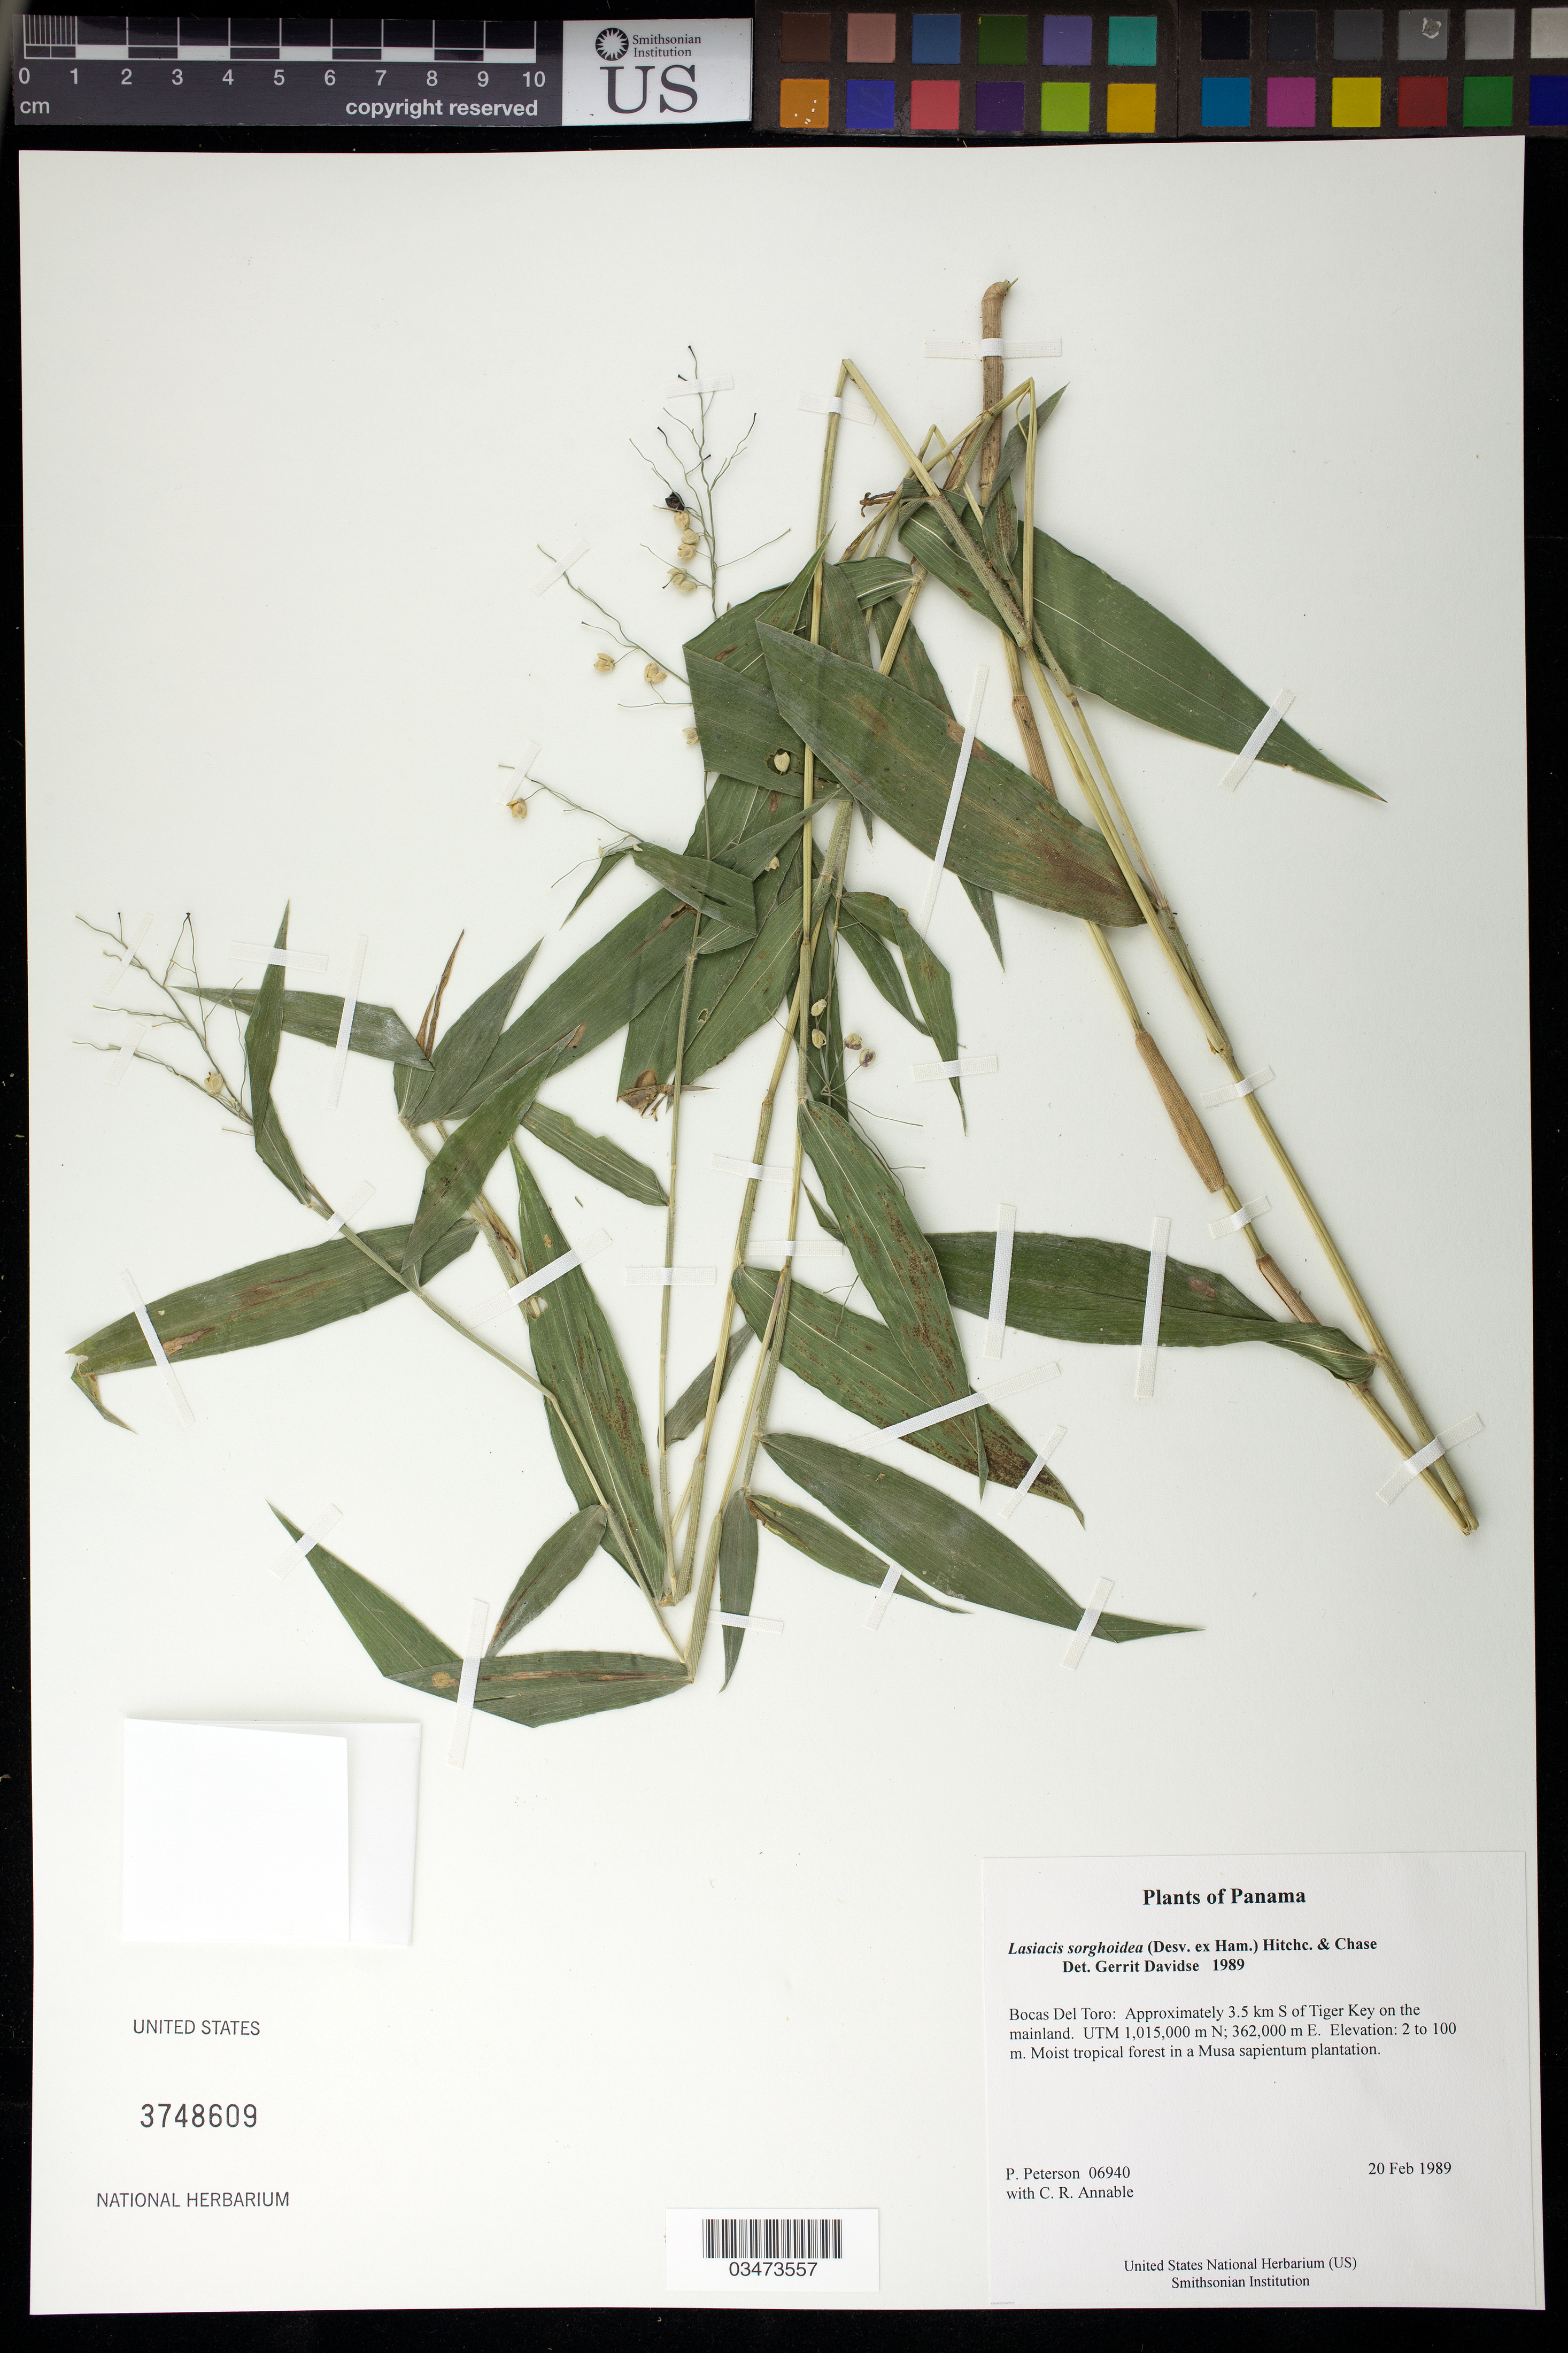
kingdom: Plantae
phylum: Tracheophyta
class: Liliopsida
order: Poales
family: Poaceae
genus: Lasiacis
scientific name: Lasiacis sorghoidea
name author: (Desv. ex Ham.) Hitchc. & Chase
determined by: Davidse, Gerrit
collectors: P. M. Peterson & C. R. Annable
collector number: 06940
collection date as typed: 20 Feb 1989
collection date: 1989-02-20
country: Panama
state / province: Bocas del Toro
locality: Approximately 3.5 km S of Tiger Key on the mainland. UTM 1,015,000 m N; 362,000 m E.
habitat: Moist tropical forest in a Musa sapientum plantation.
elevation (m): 2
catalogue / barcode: US 3748609